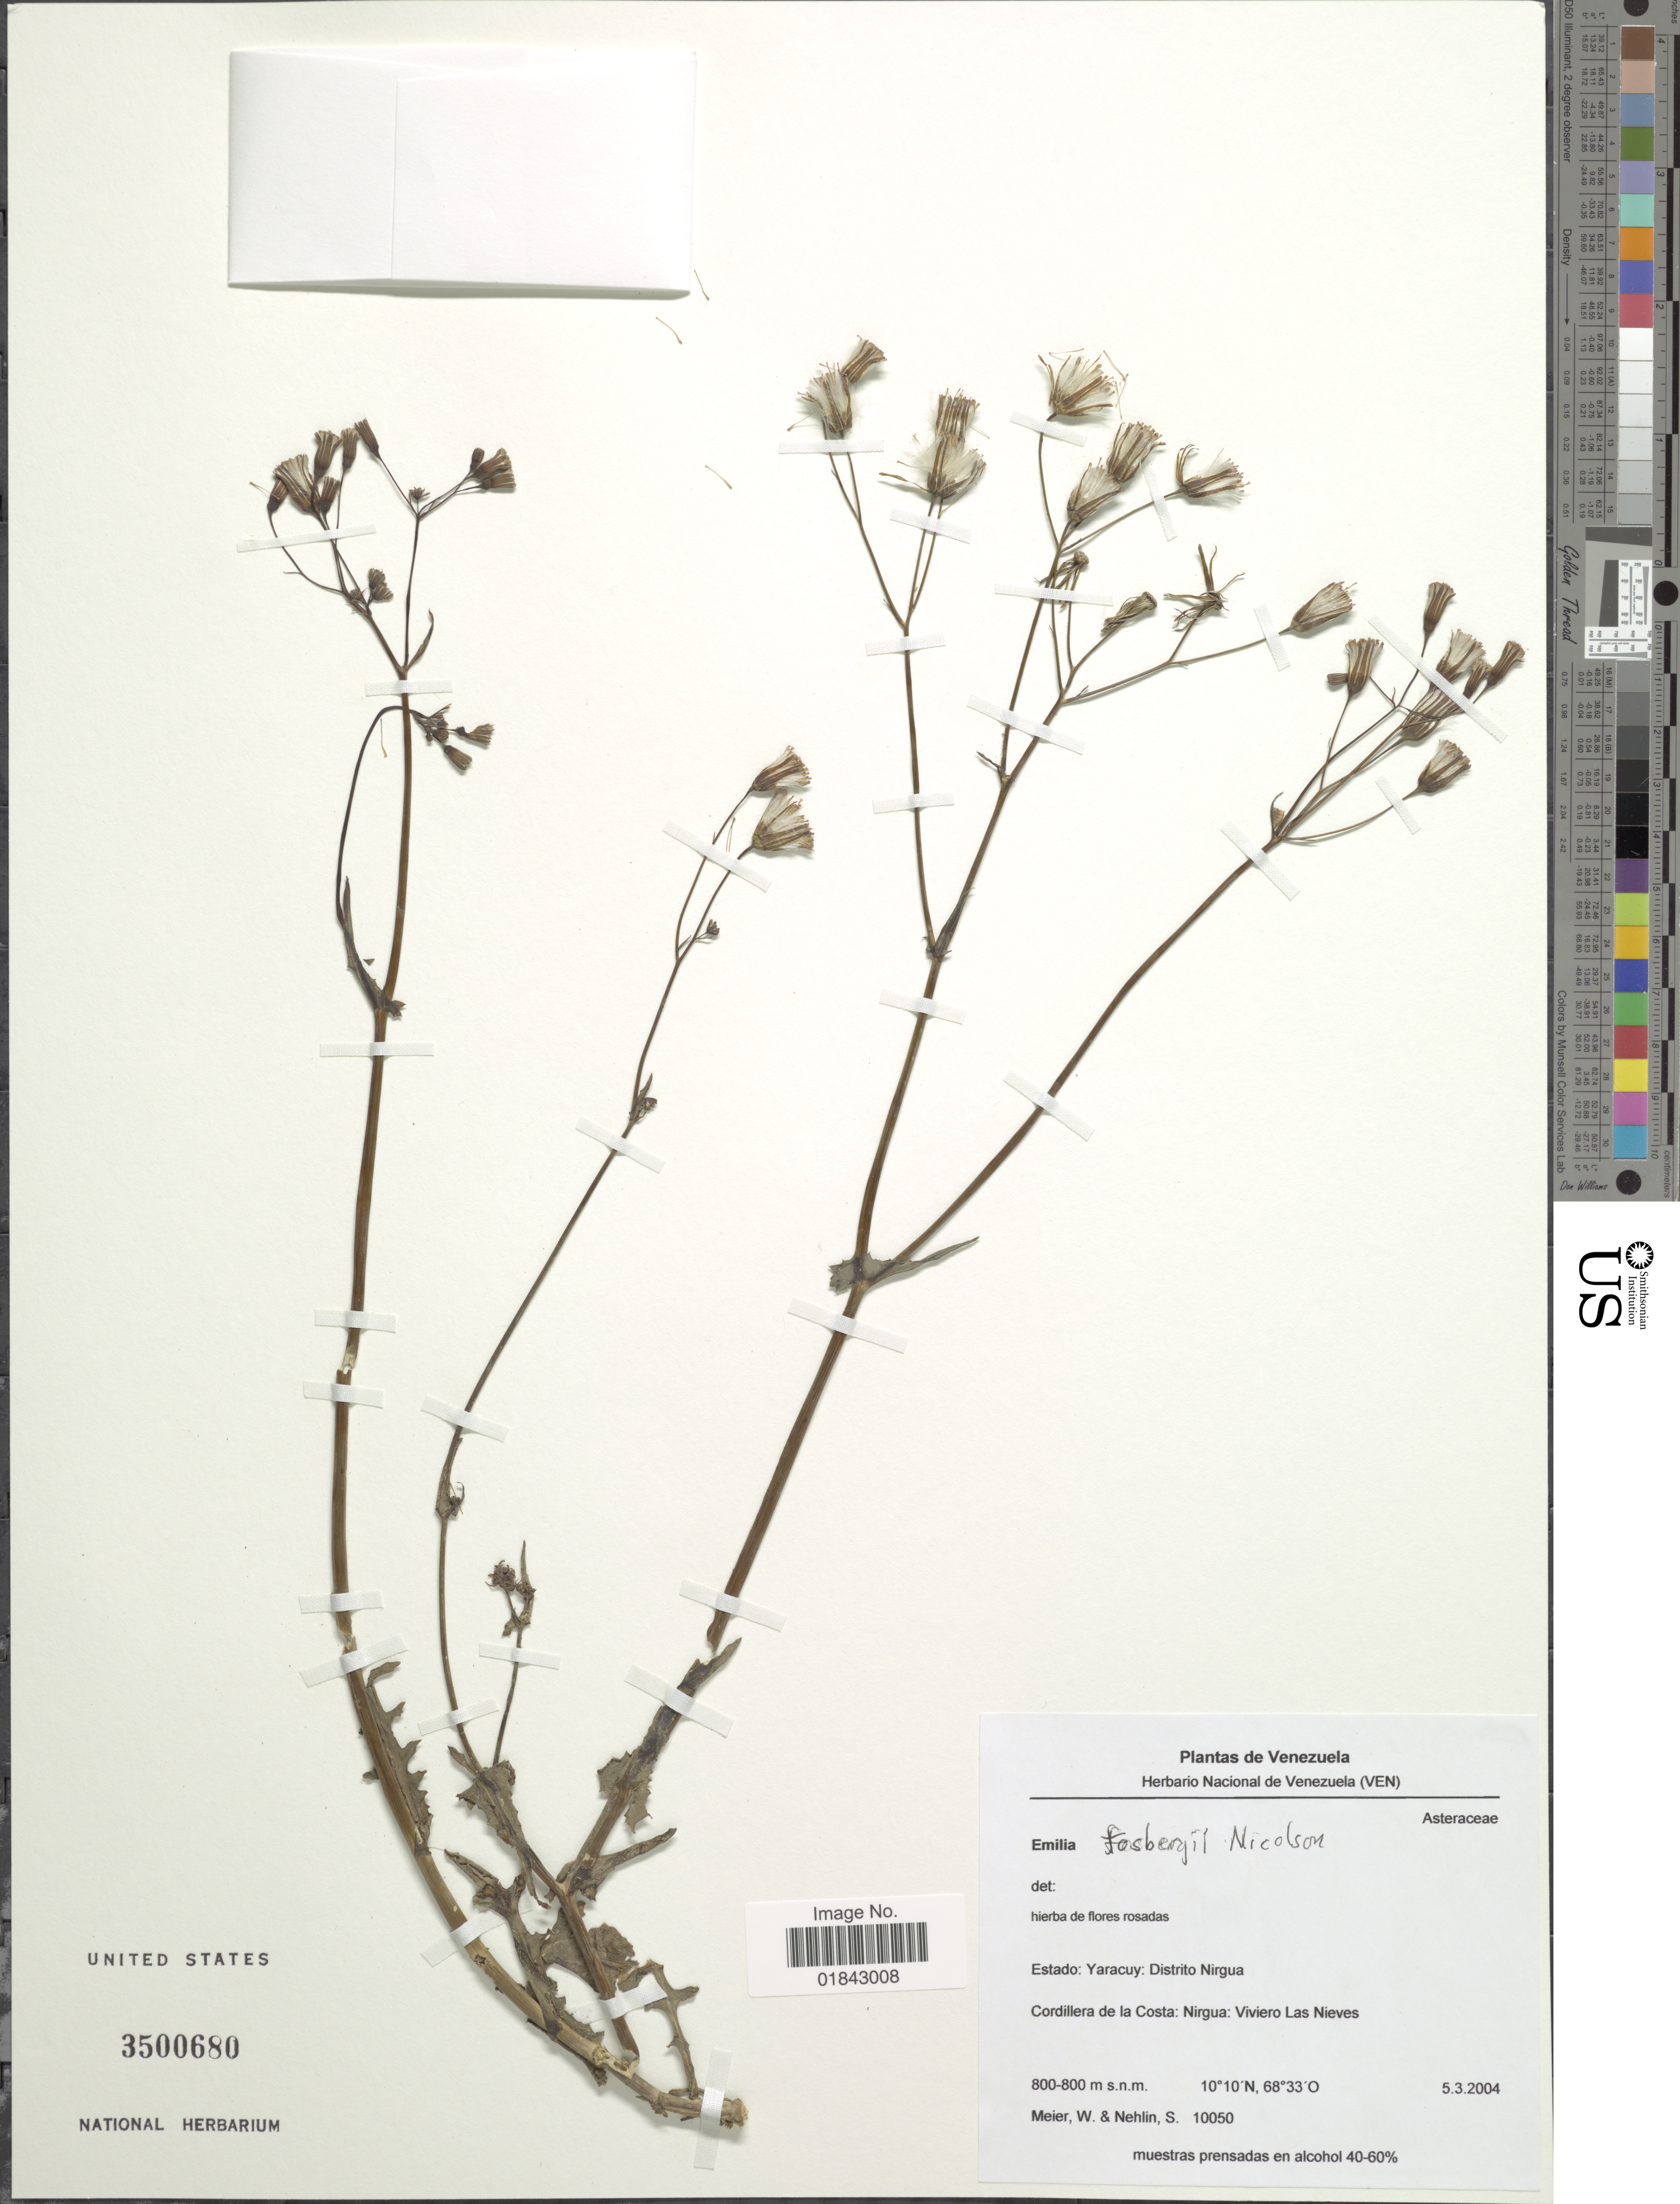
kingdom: Plantae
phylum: Tracheophyta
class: Magnoliopsida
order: Asterales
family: Asteraceae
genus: Emilia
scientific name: Emilia fosbergii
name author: Nicolson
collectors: W. Meier & S. Nehlin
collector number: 10050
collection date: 2004-03-05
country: Venezuela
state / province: Yaracuy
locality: Distrito Nirgua, Cordillera de la Costa: Nirgua: Viviero Las Nieves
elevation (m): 800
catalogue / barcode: US 3500680